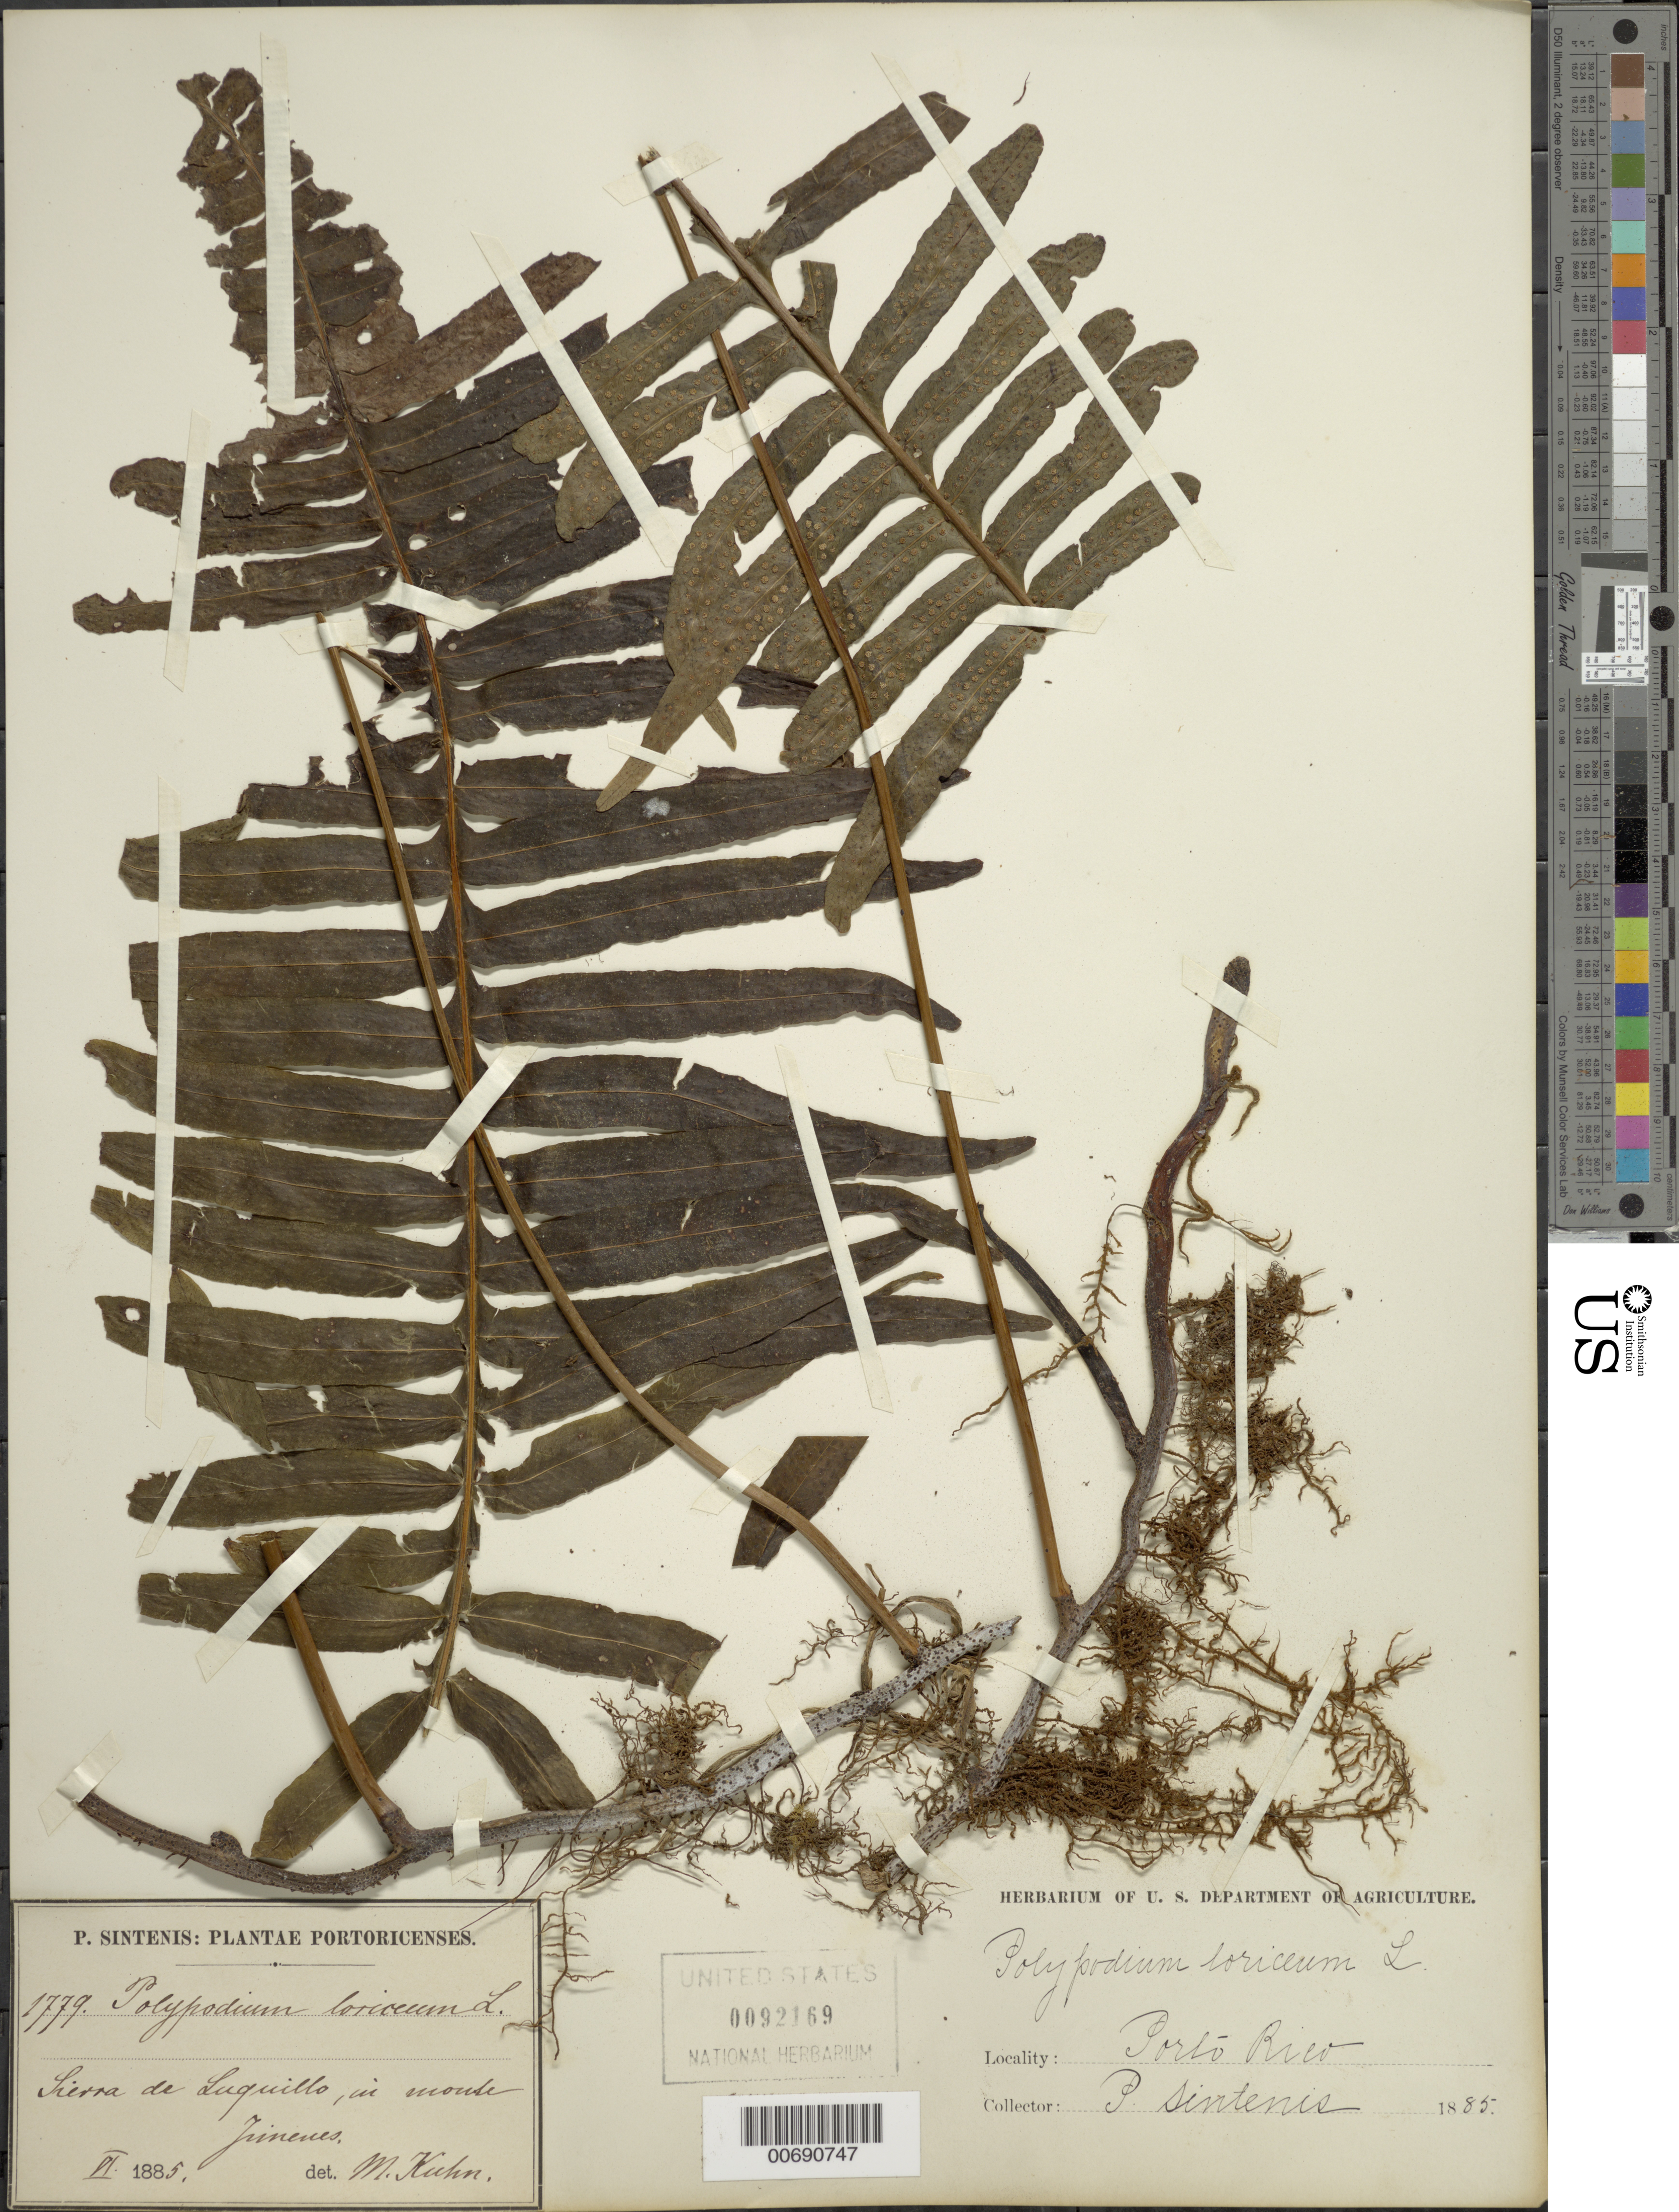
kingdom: Plantae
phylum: Tracheophyta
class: Polypodiopsida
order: Polypodiales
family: Polypodiaceae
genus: Serpocaulon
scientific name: Serpocaulon loriceum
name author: (L.) A.R. Sm.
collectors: P. Sintenis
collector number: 1779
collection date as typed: Jun 1885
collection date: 1885-06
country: Puerto Rico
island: Greater Antilles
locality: Sierra de Luquillo.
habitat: in monte Jimenes.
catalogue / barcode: US 92169